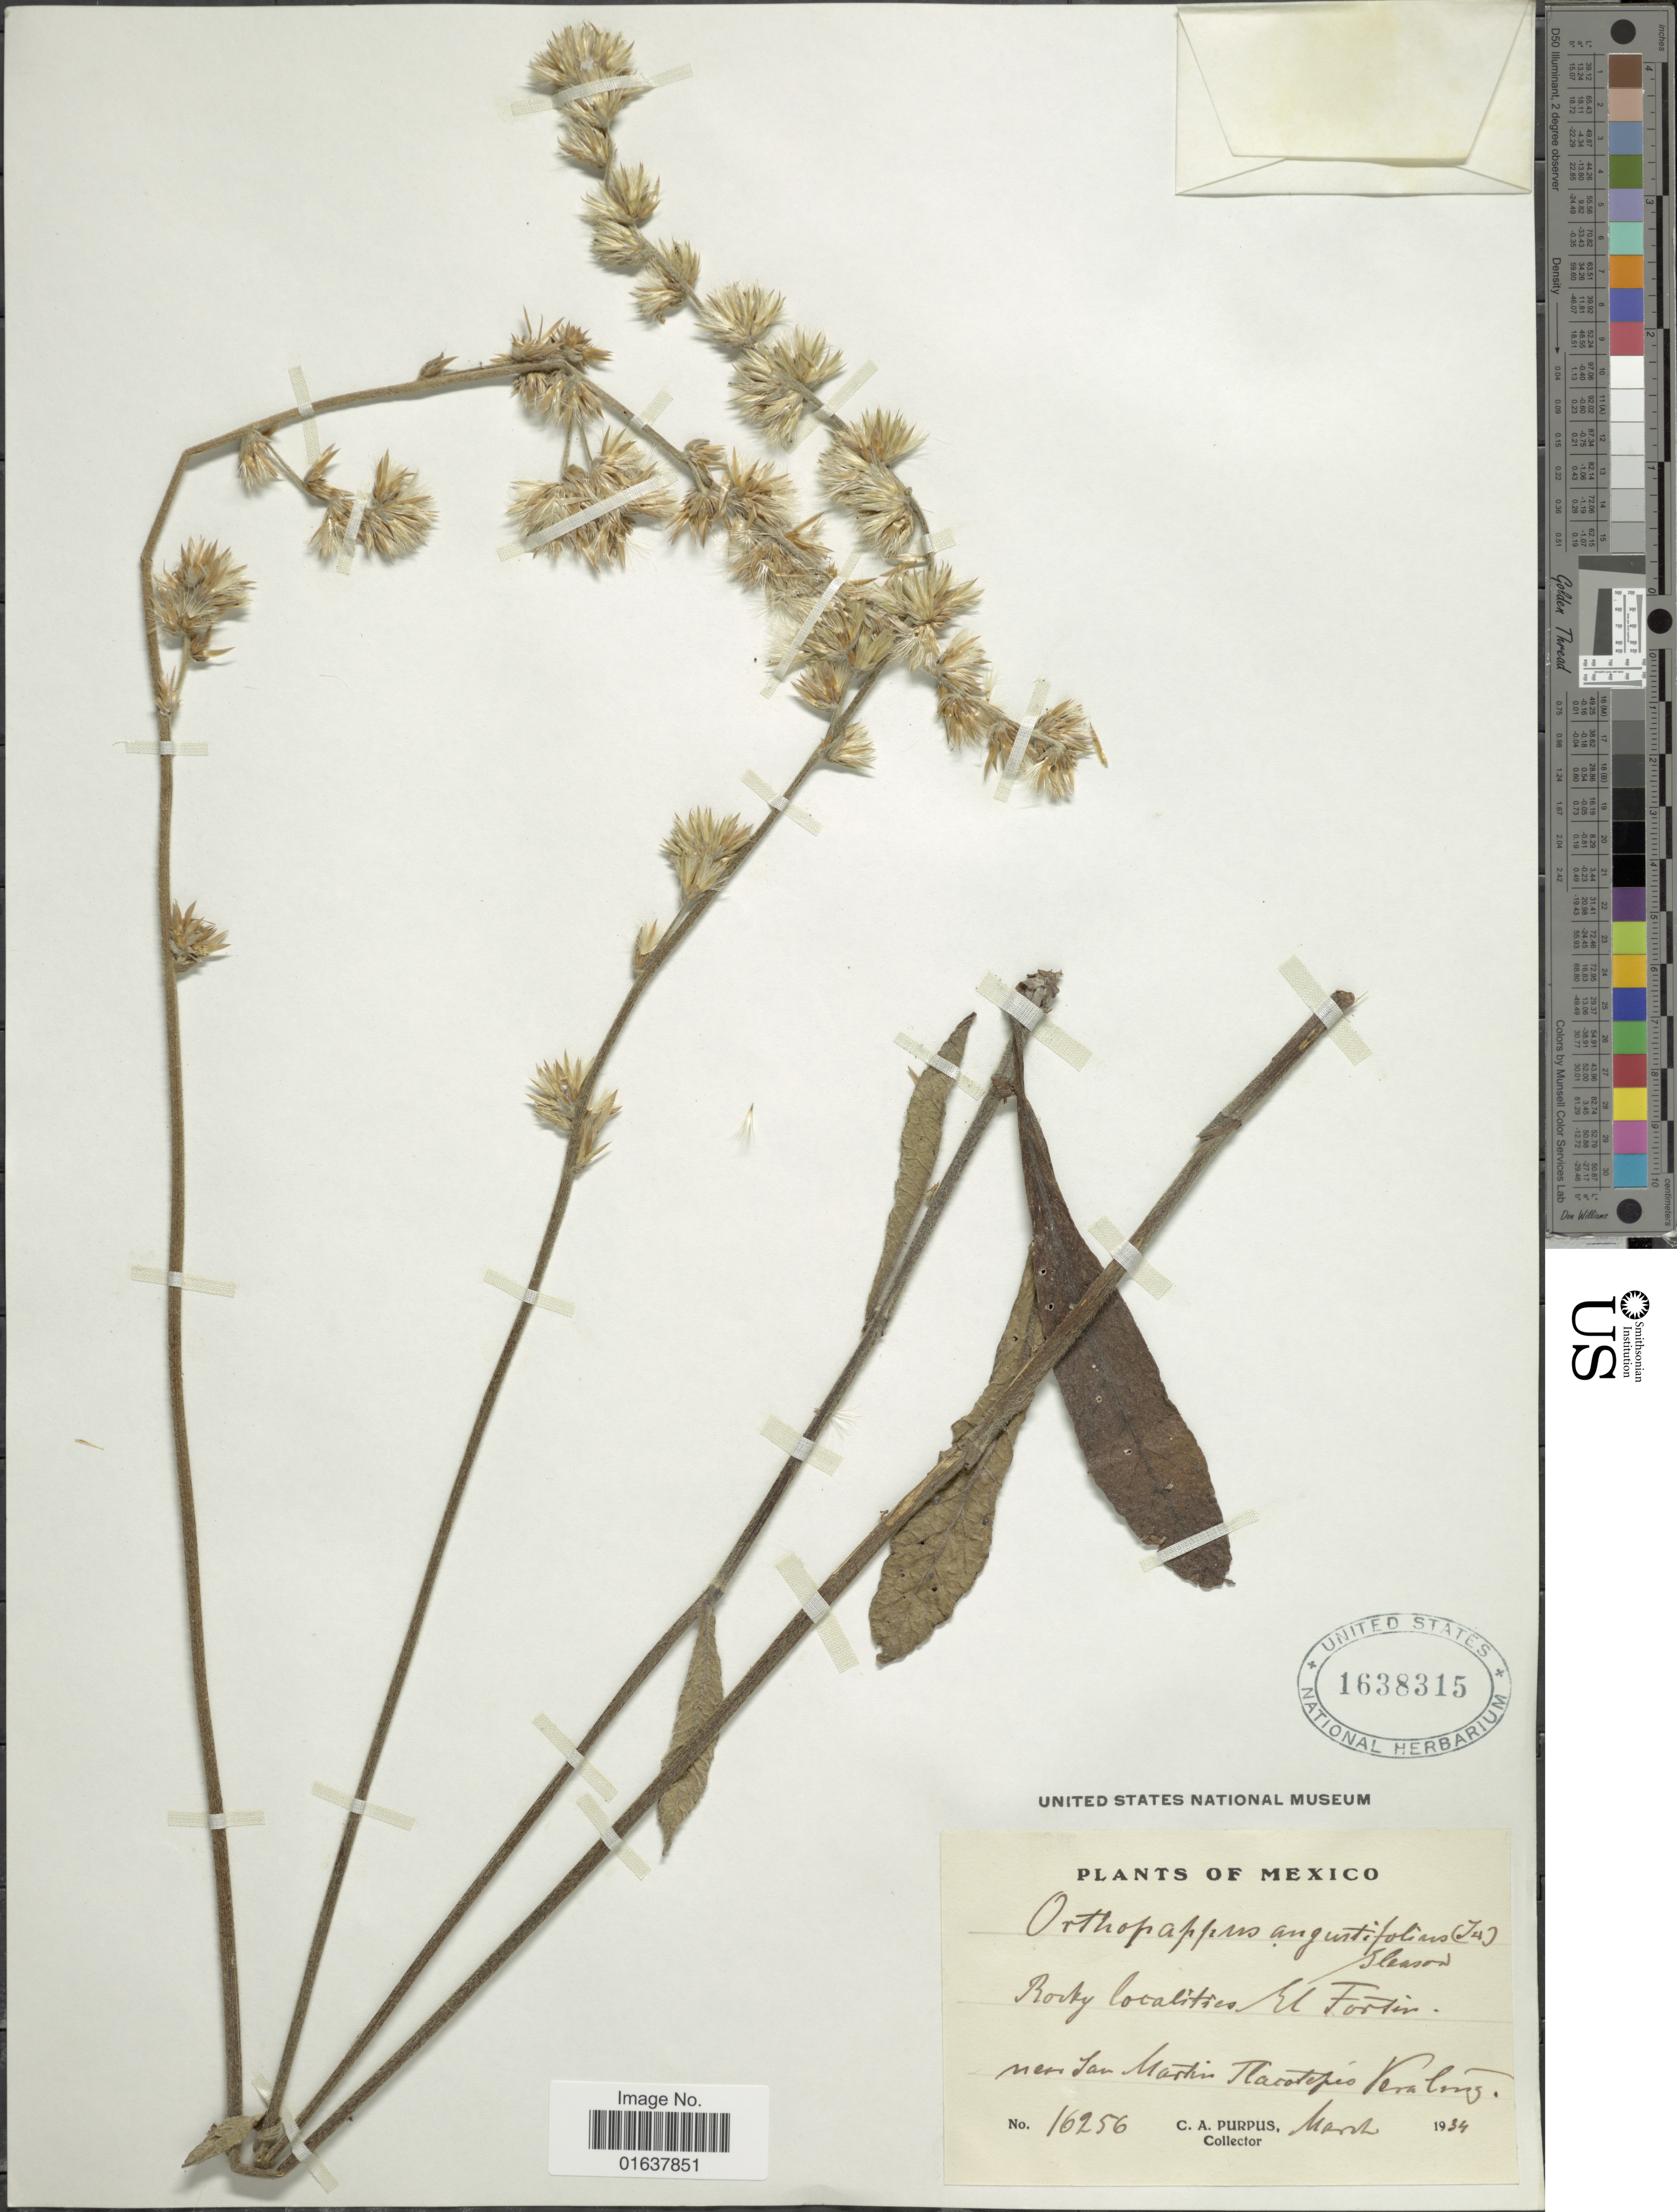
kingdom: Plantae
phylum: Tracheophyta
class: Magnoliopsida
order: Asterales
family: Asteraceae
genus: Orthopappus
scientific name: Orthopappus angustifolius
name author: (Sw.) Gleason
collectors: C. A. Purpus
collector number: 16256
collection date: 1934-03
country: Mexico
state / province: Veracruz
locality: Near San Martin, Tlacotepec Veracruz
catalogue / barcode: US 1638315